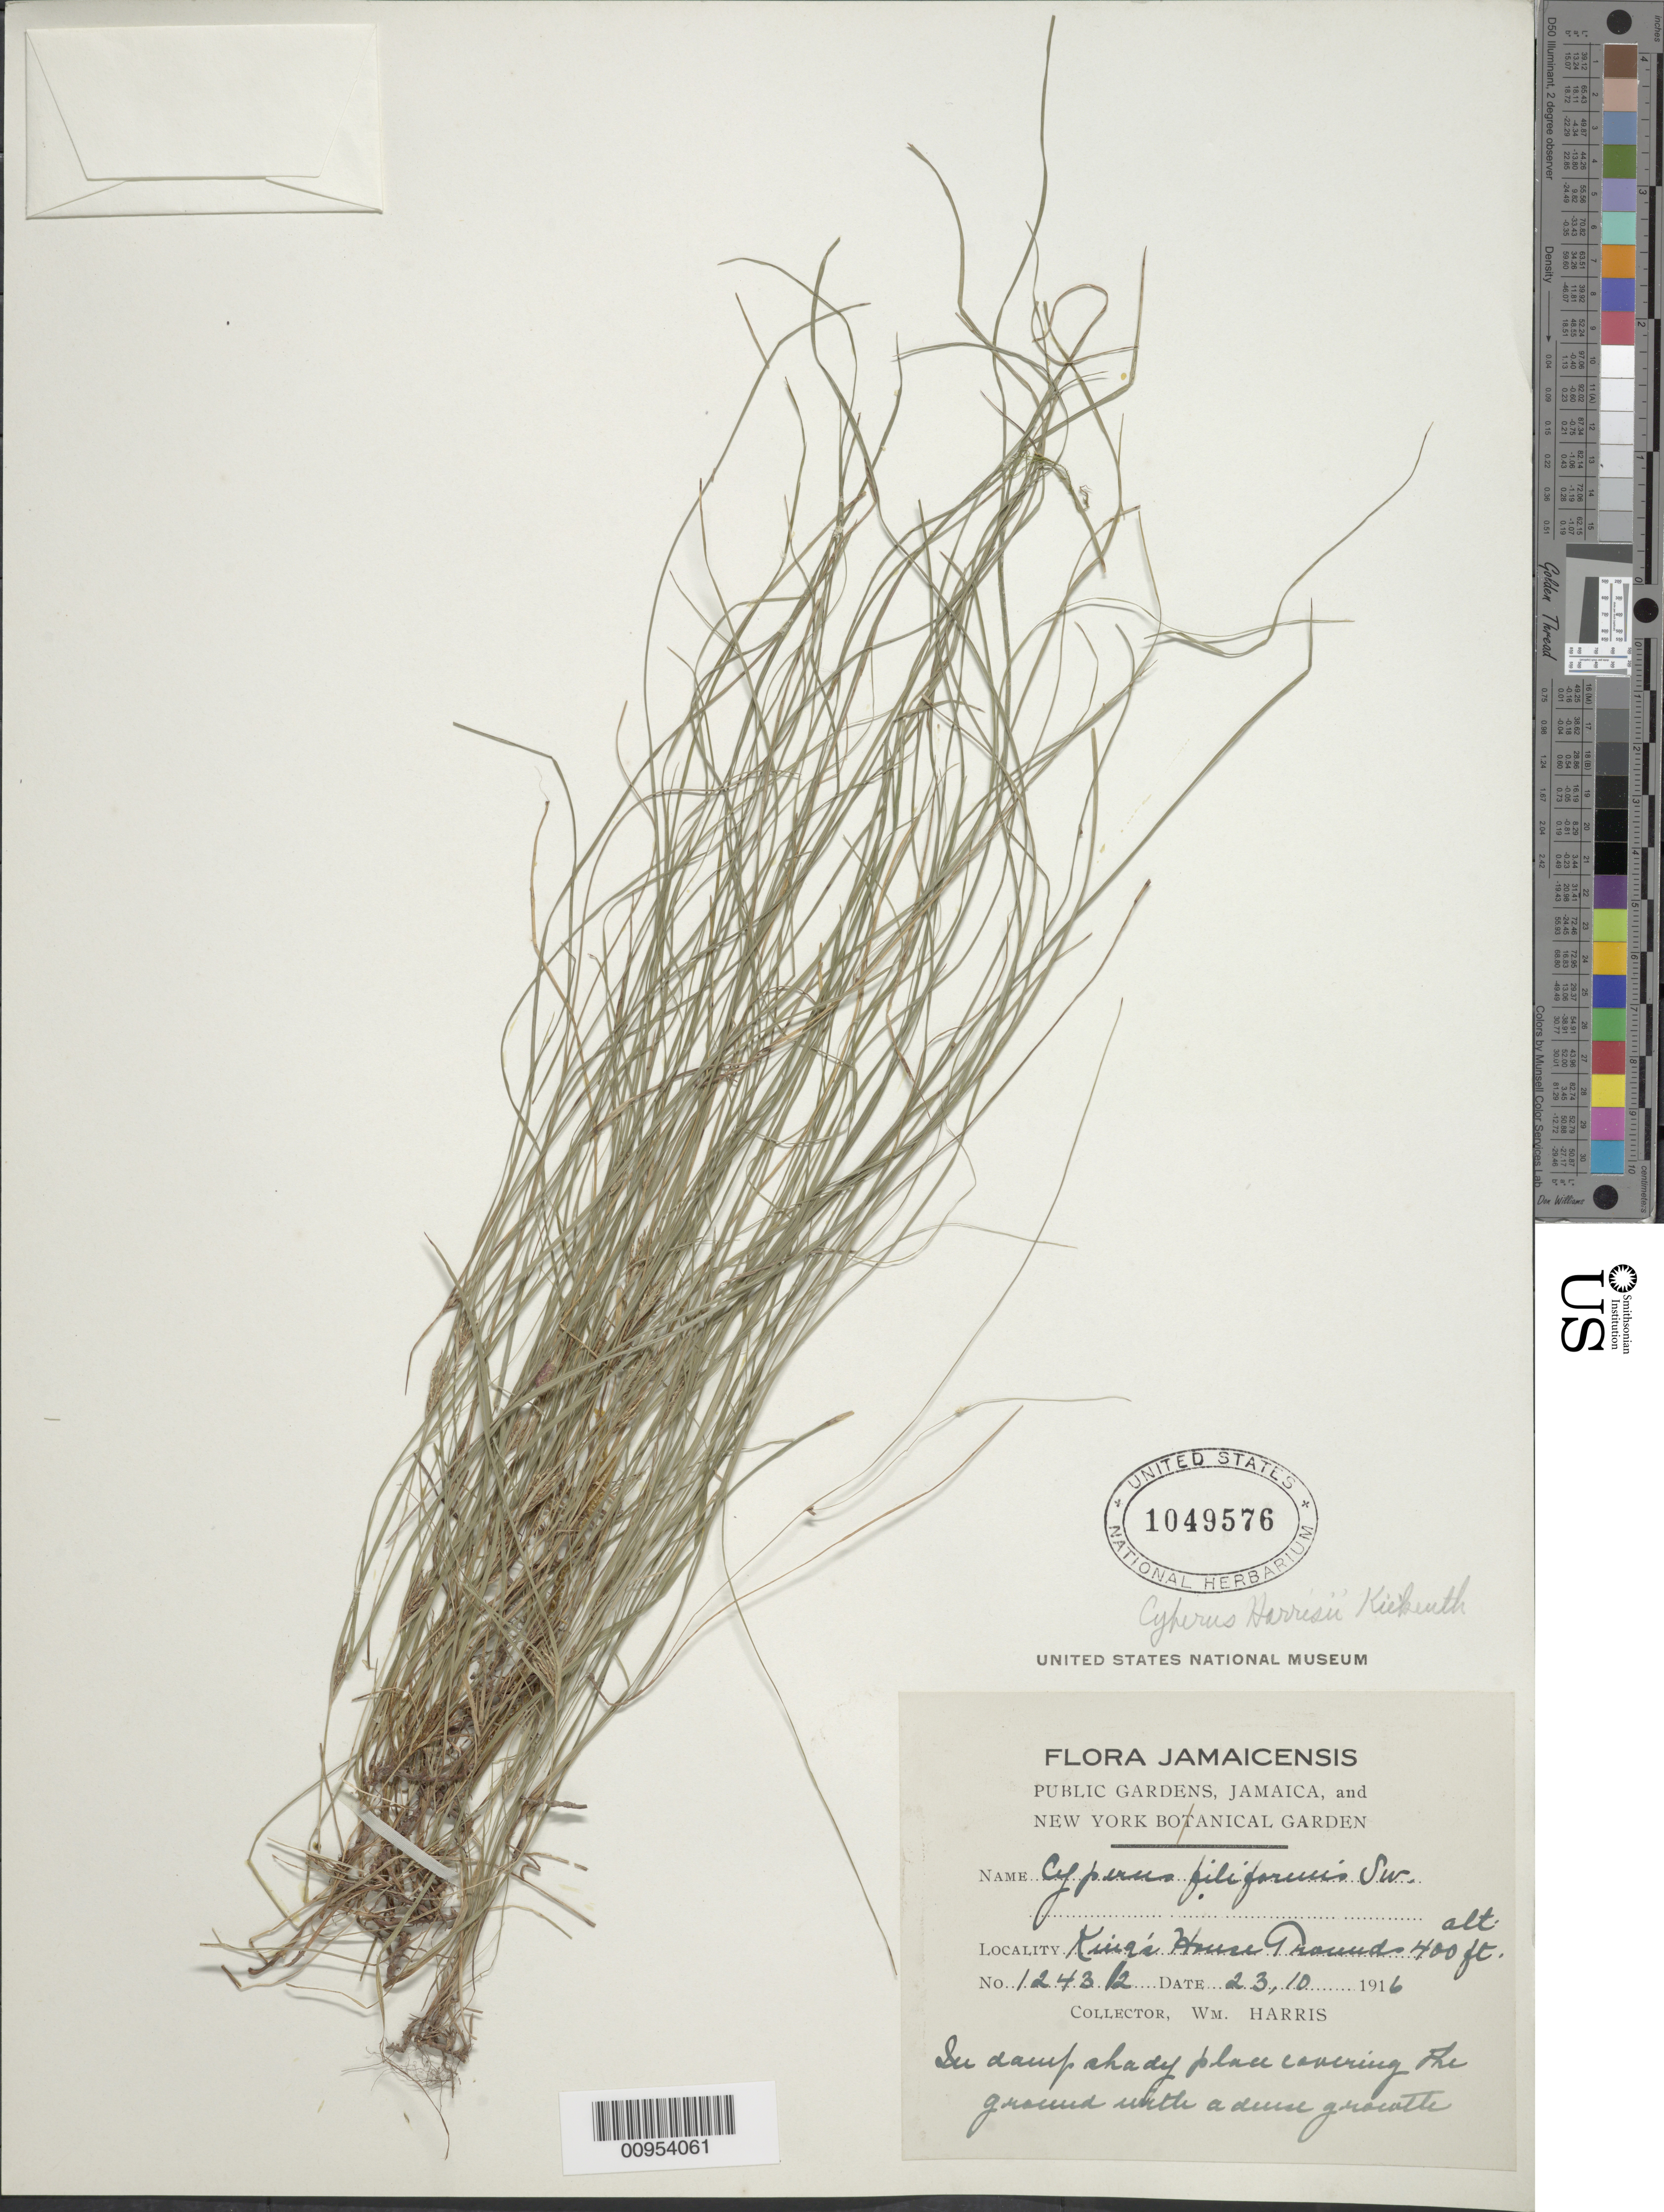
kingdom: Plantae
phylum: Tracheophyta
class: Liliopsida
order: Poales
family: Cyperaceae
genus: Cyperus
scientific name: Cyperus harrisii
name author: Kük.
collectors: W. H. Harris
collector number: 12432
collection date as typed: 23 Oct 1916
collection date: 1916-10-23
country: Jamaica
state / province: Saint Andrew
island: Jamaica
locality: King's House Grounds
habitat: In damp shady place covering the ground with a dense growth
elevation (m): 122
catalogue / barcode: US 3203424